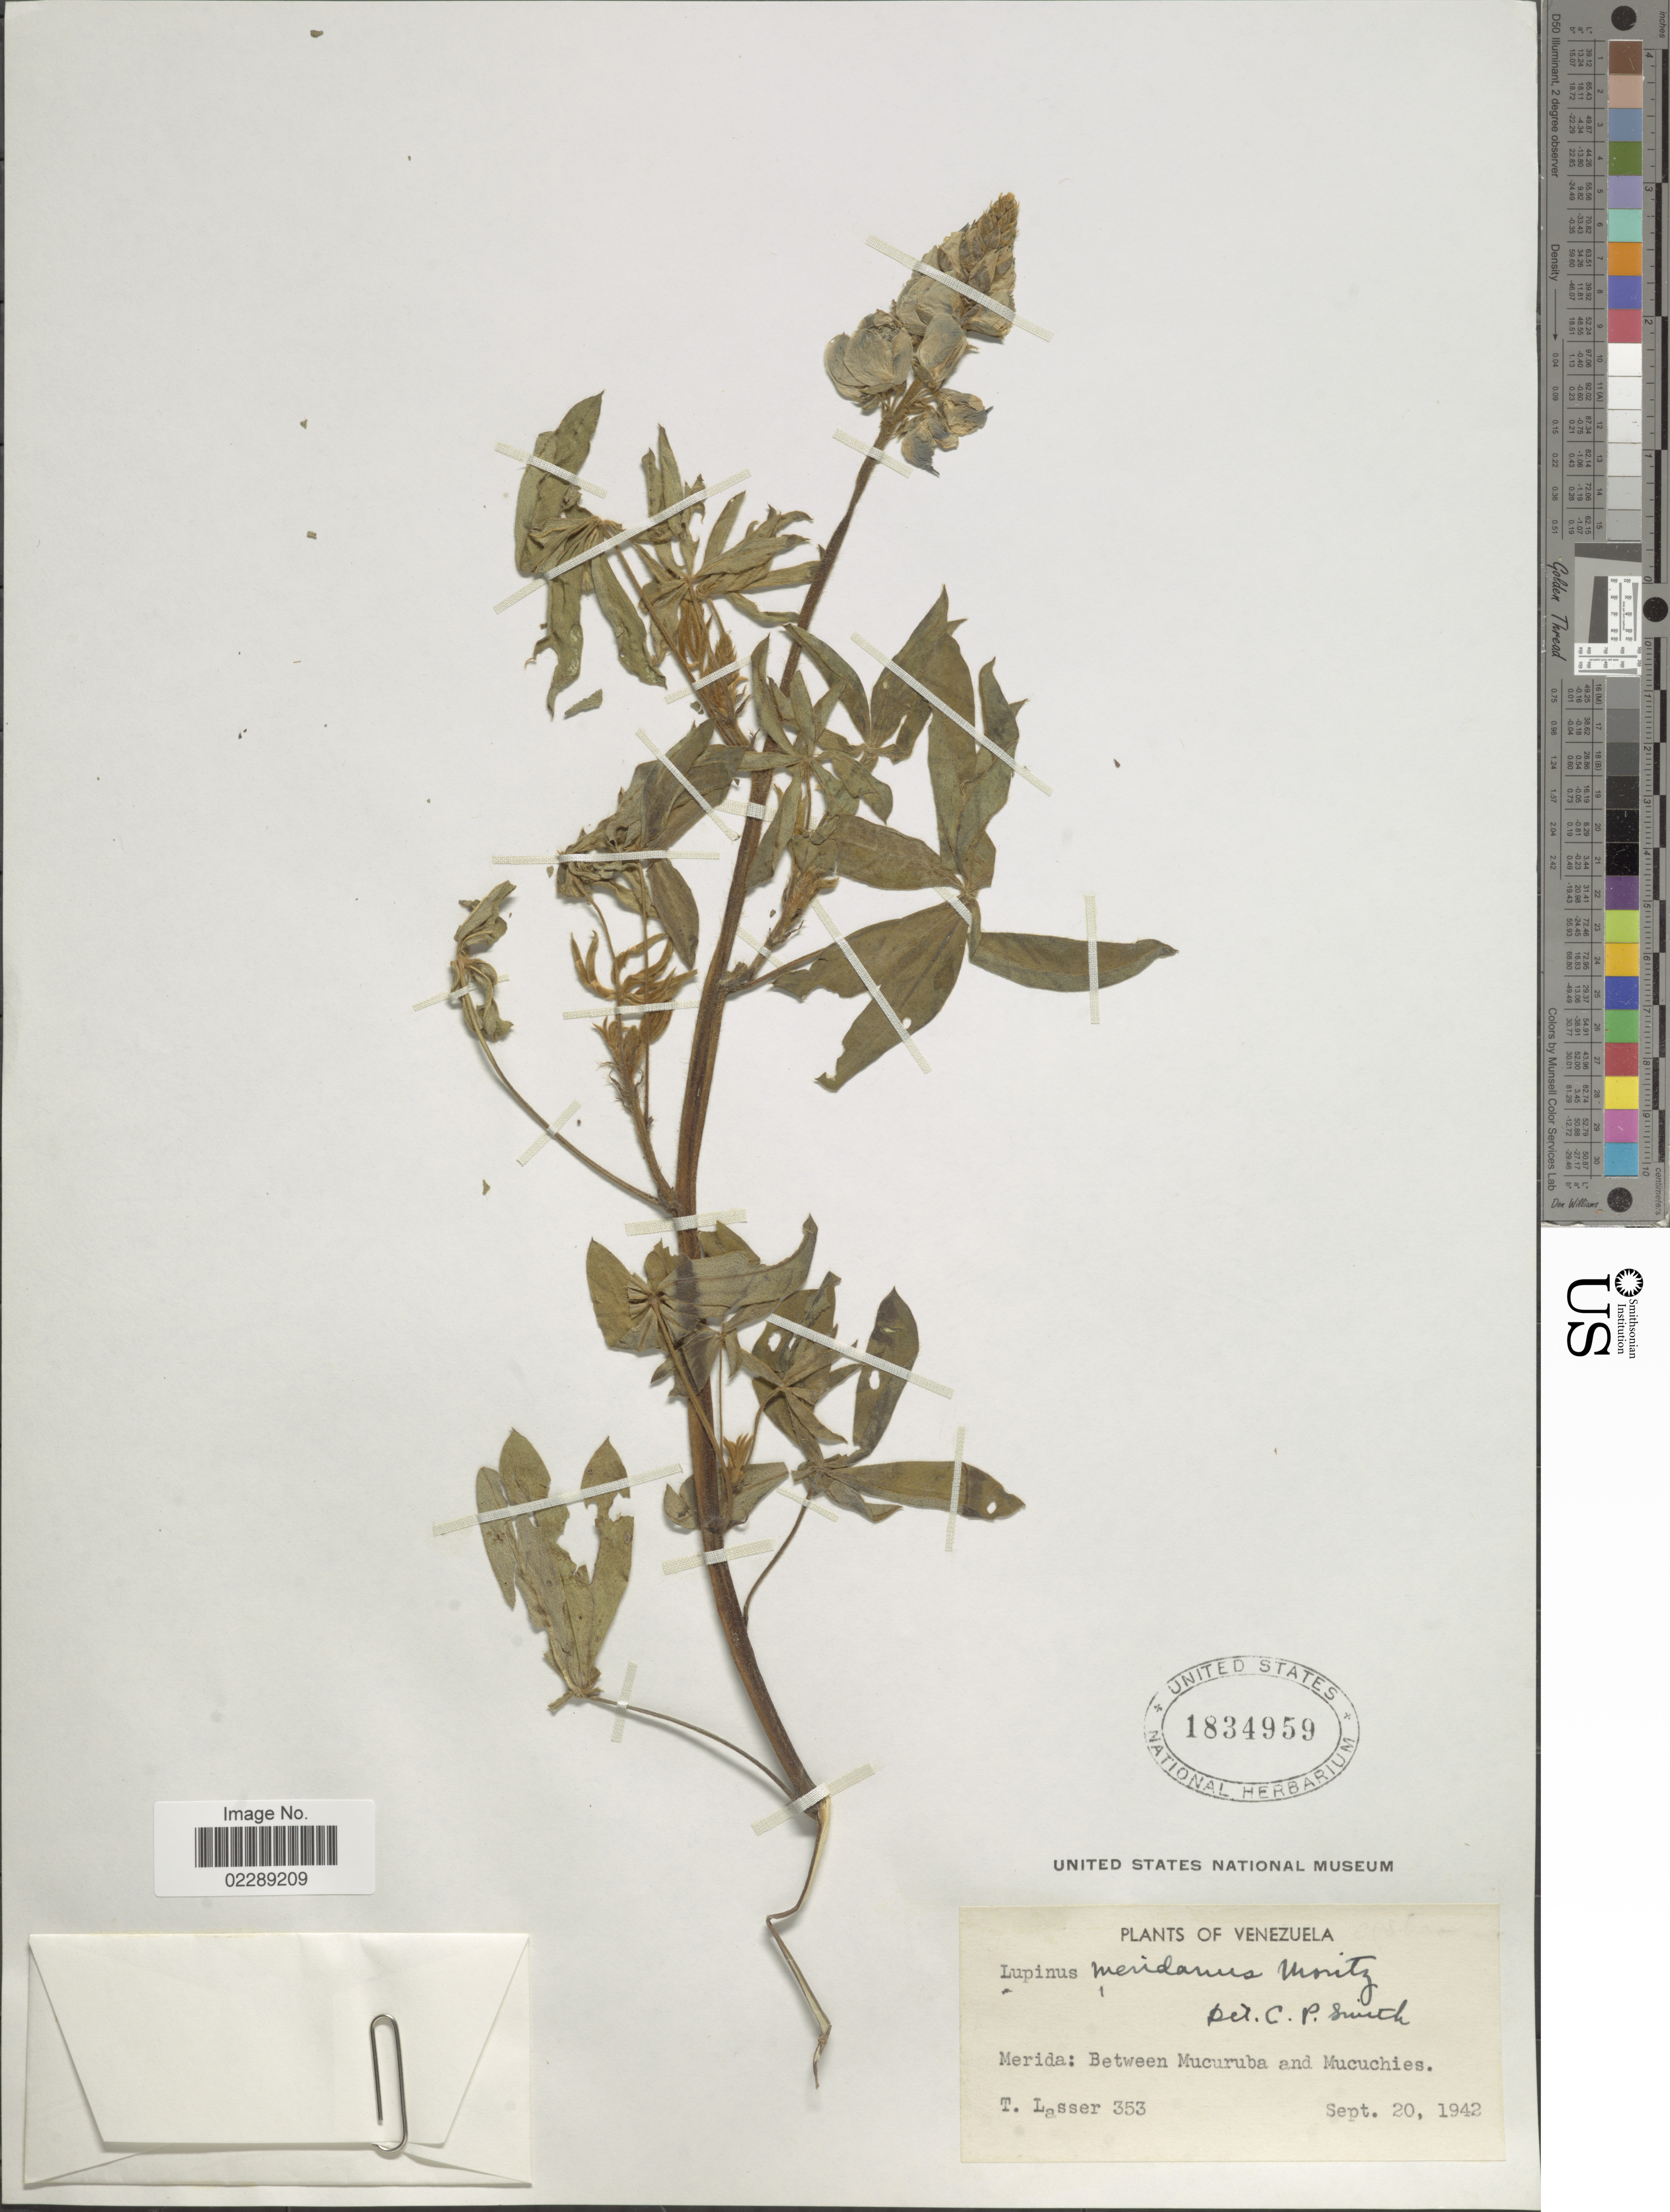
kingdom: Plantae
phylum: Tracheophyta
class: Magnoliopsida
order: Fabales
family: Fabaceae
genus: Lupinus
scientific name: Lupinus meridanus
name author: Moritz ex C.P. Sm.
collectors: T. Lasser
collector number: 353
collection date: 1942-09-20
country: Venezuela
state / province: Mérida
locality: Merida: Between Mucuruba and Mucuchies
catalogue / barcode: US 1834959